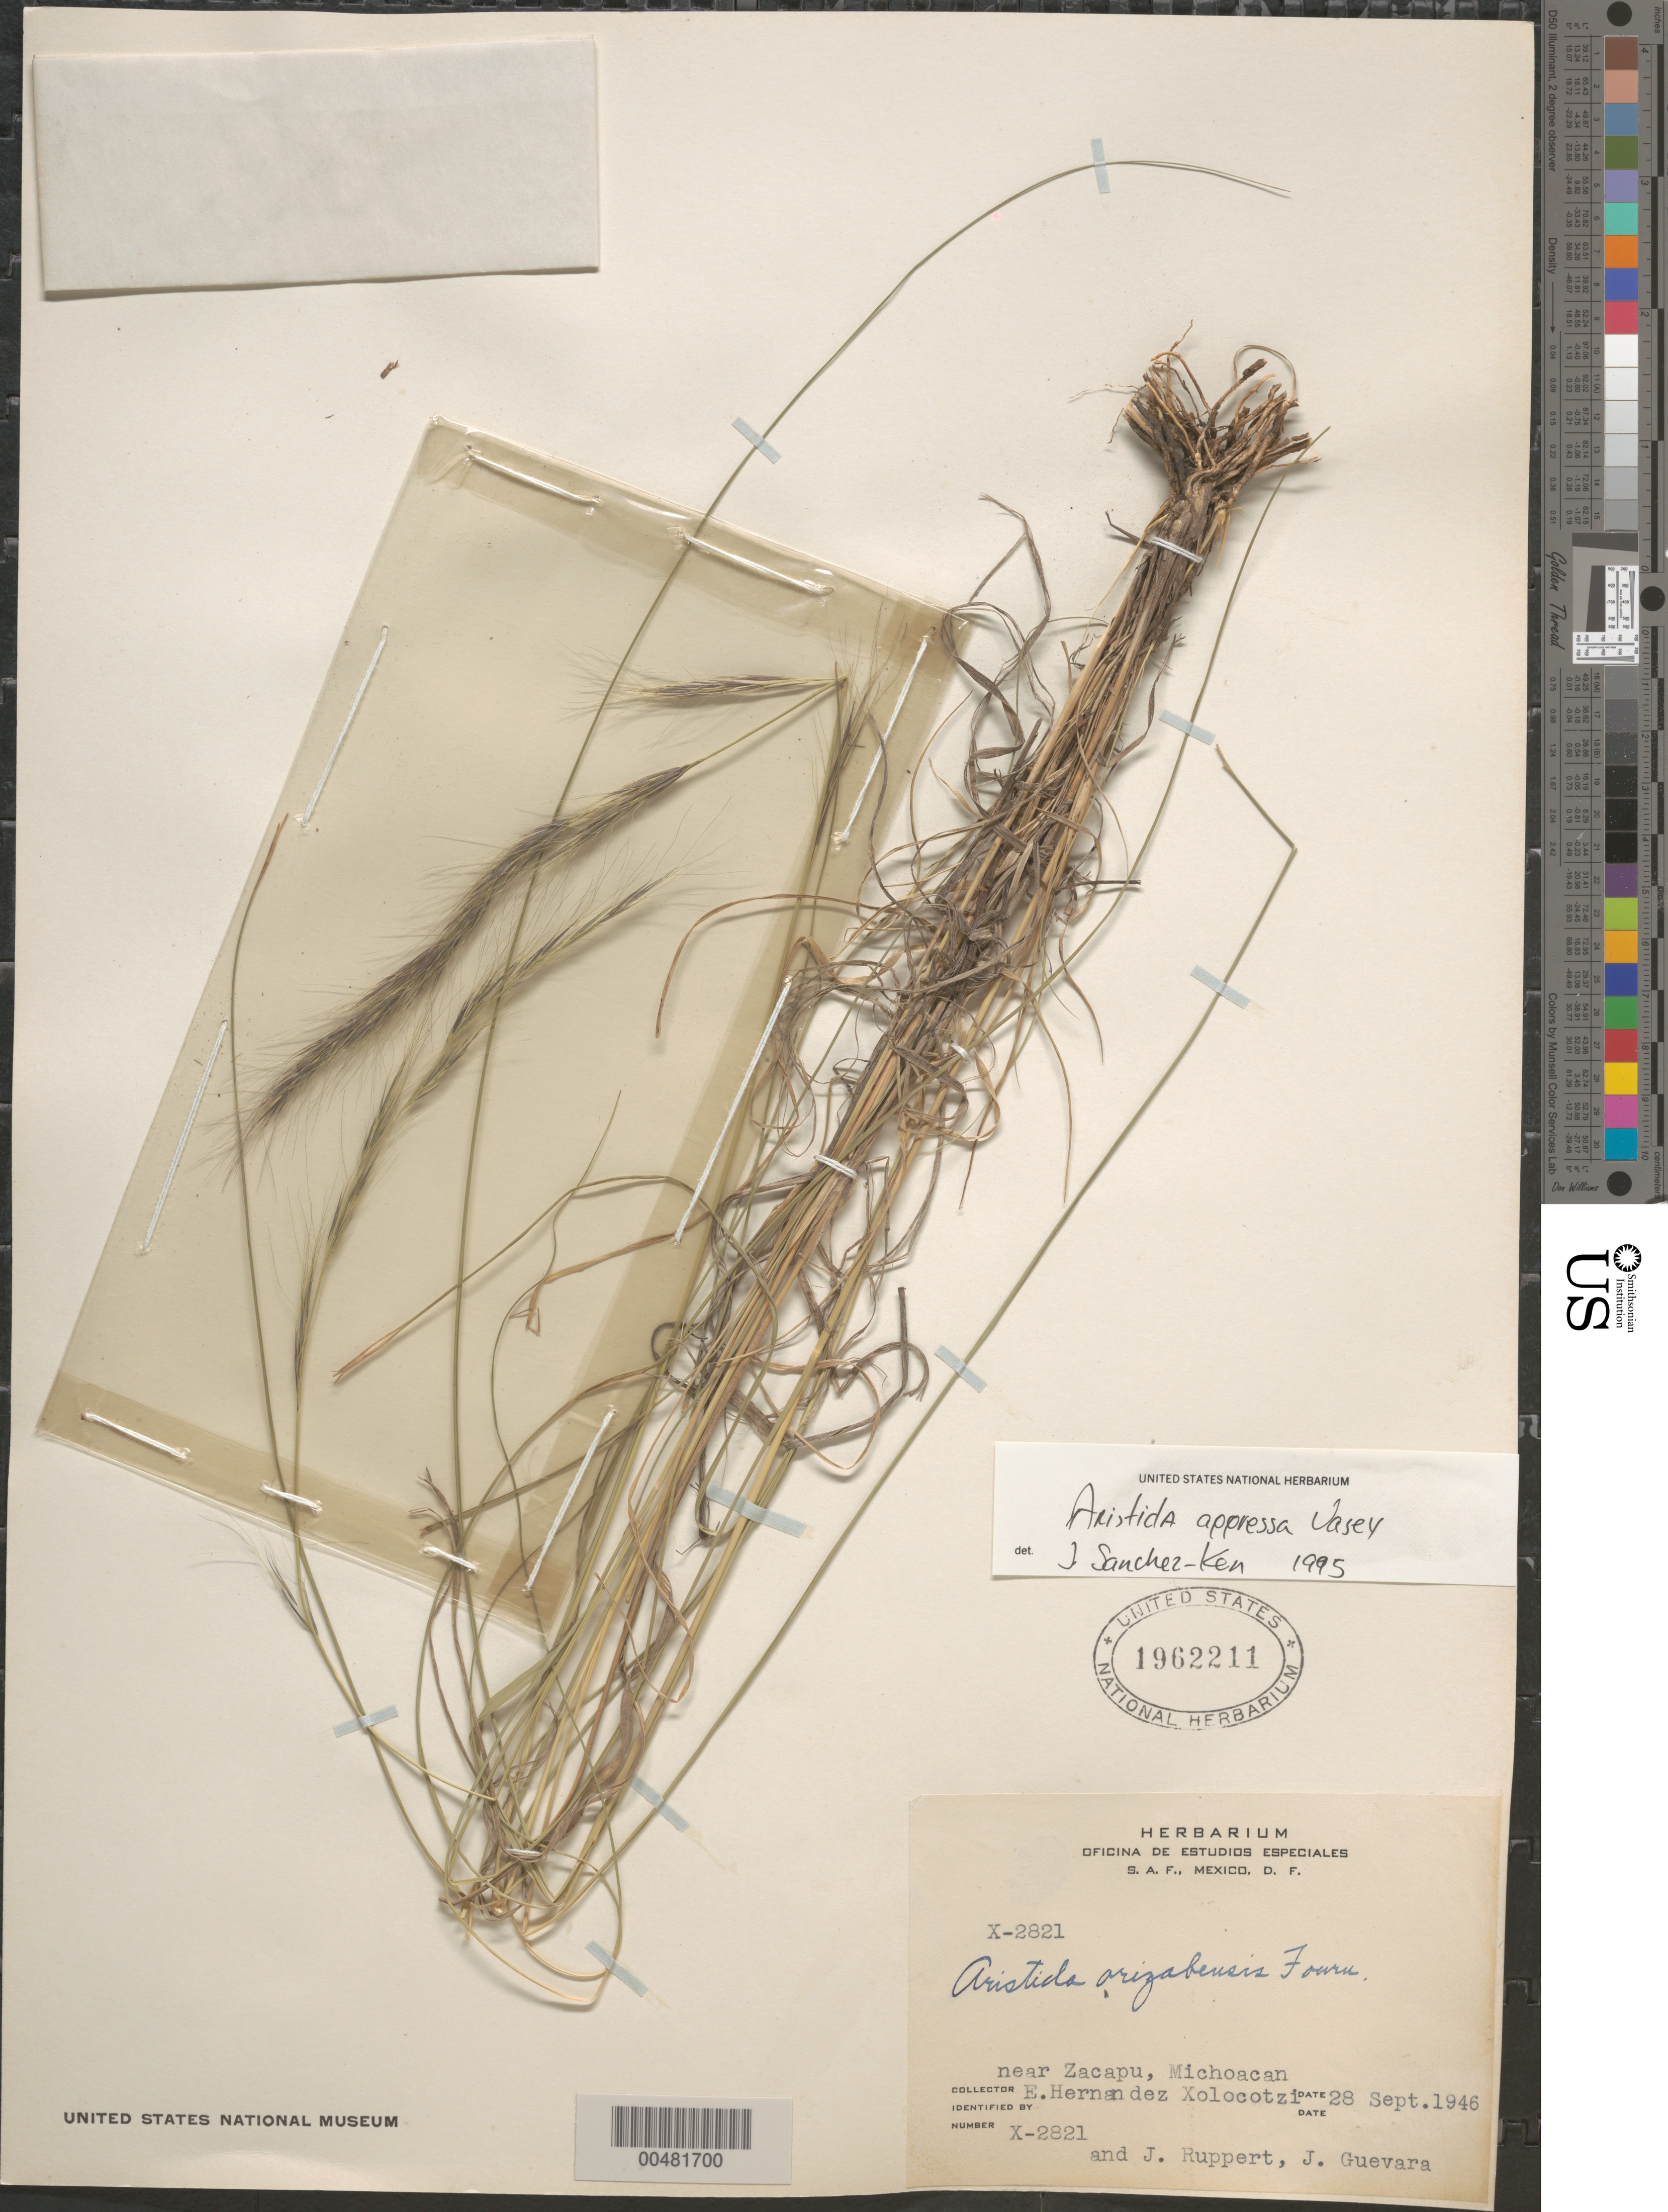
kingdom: Plantae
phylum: Tracheophyta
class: Liliopsida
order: Poales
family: Poaceae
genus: Aristida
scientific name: Aristida appressa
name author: Vasey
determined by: Sánchez-Ken, J. G.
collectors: E. I. Hernández-X., J. Ruppert & J. Guevara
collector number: X-2821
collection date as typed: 28 Sep 1946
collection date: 1946-09-28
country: Mexico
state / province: Michoacán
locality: Near Zacapu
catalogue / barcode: US 1962211